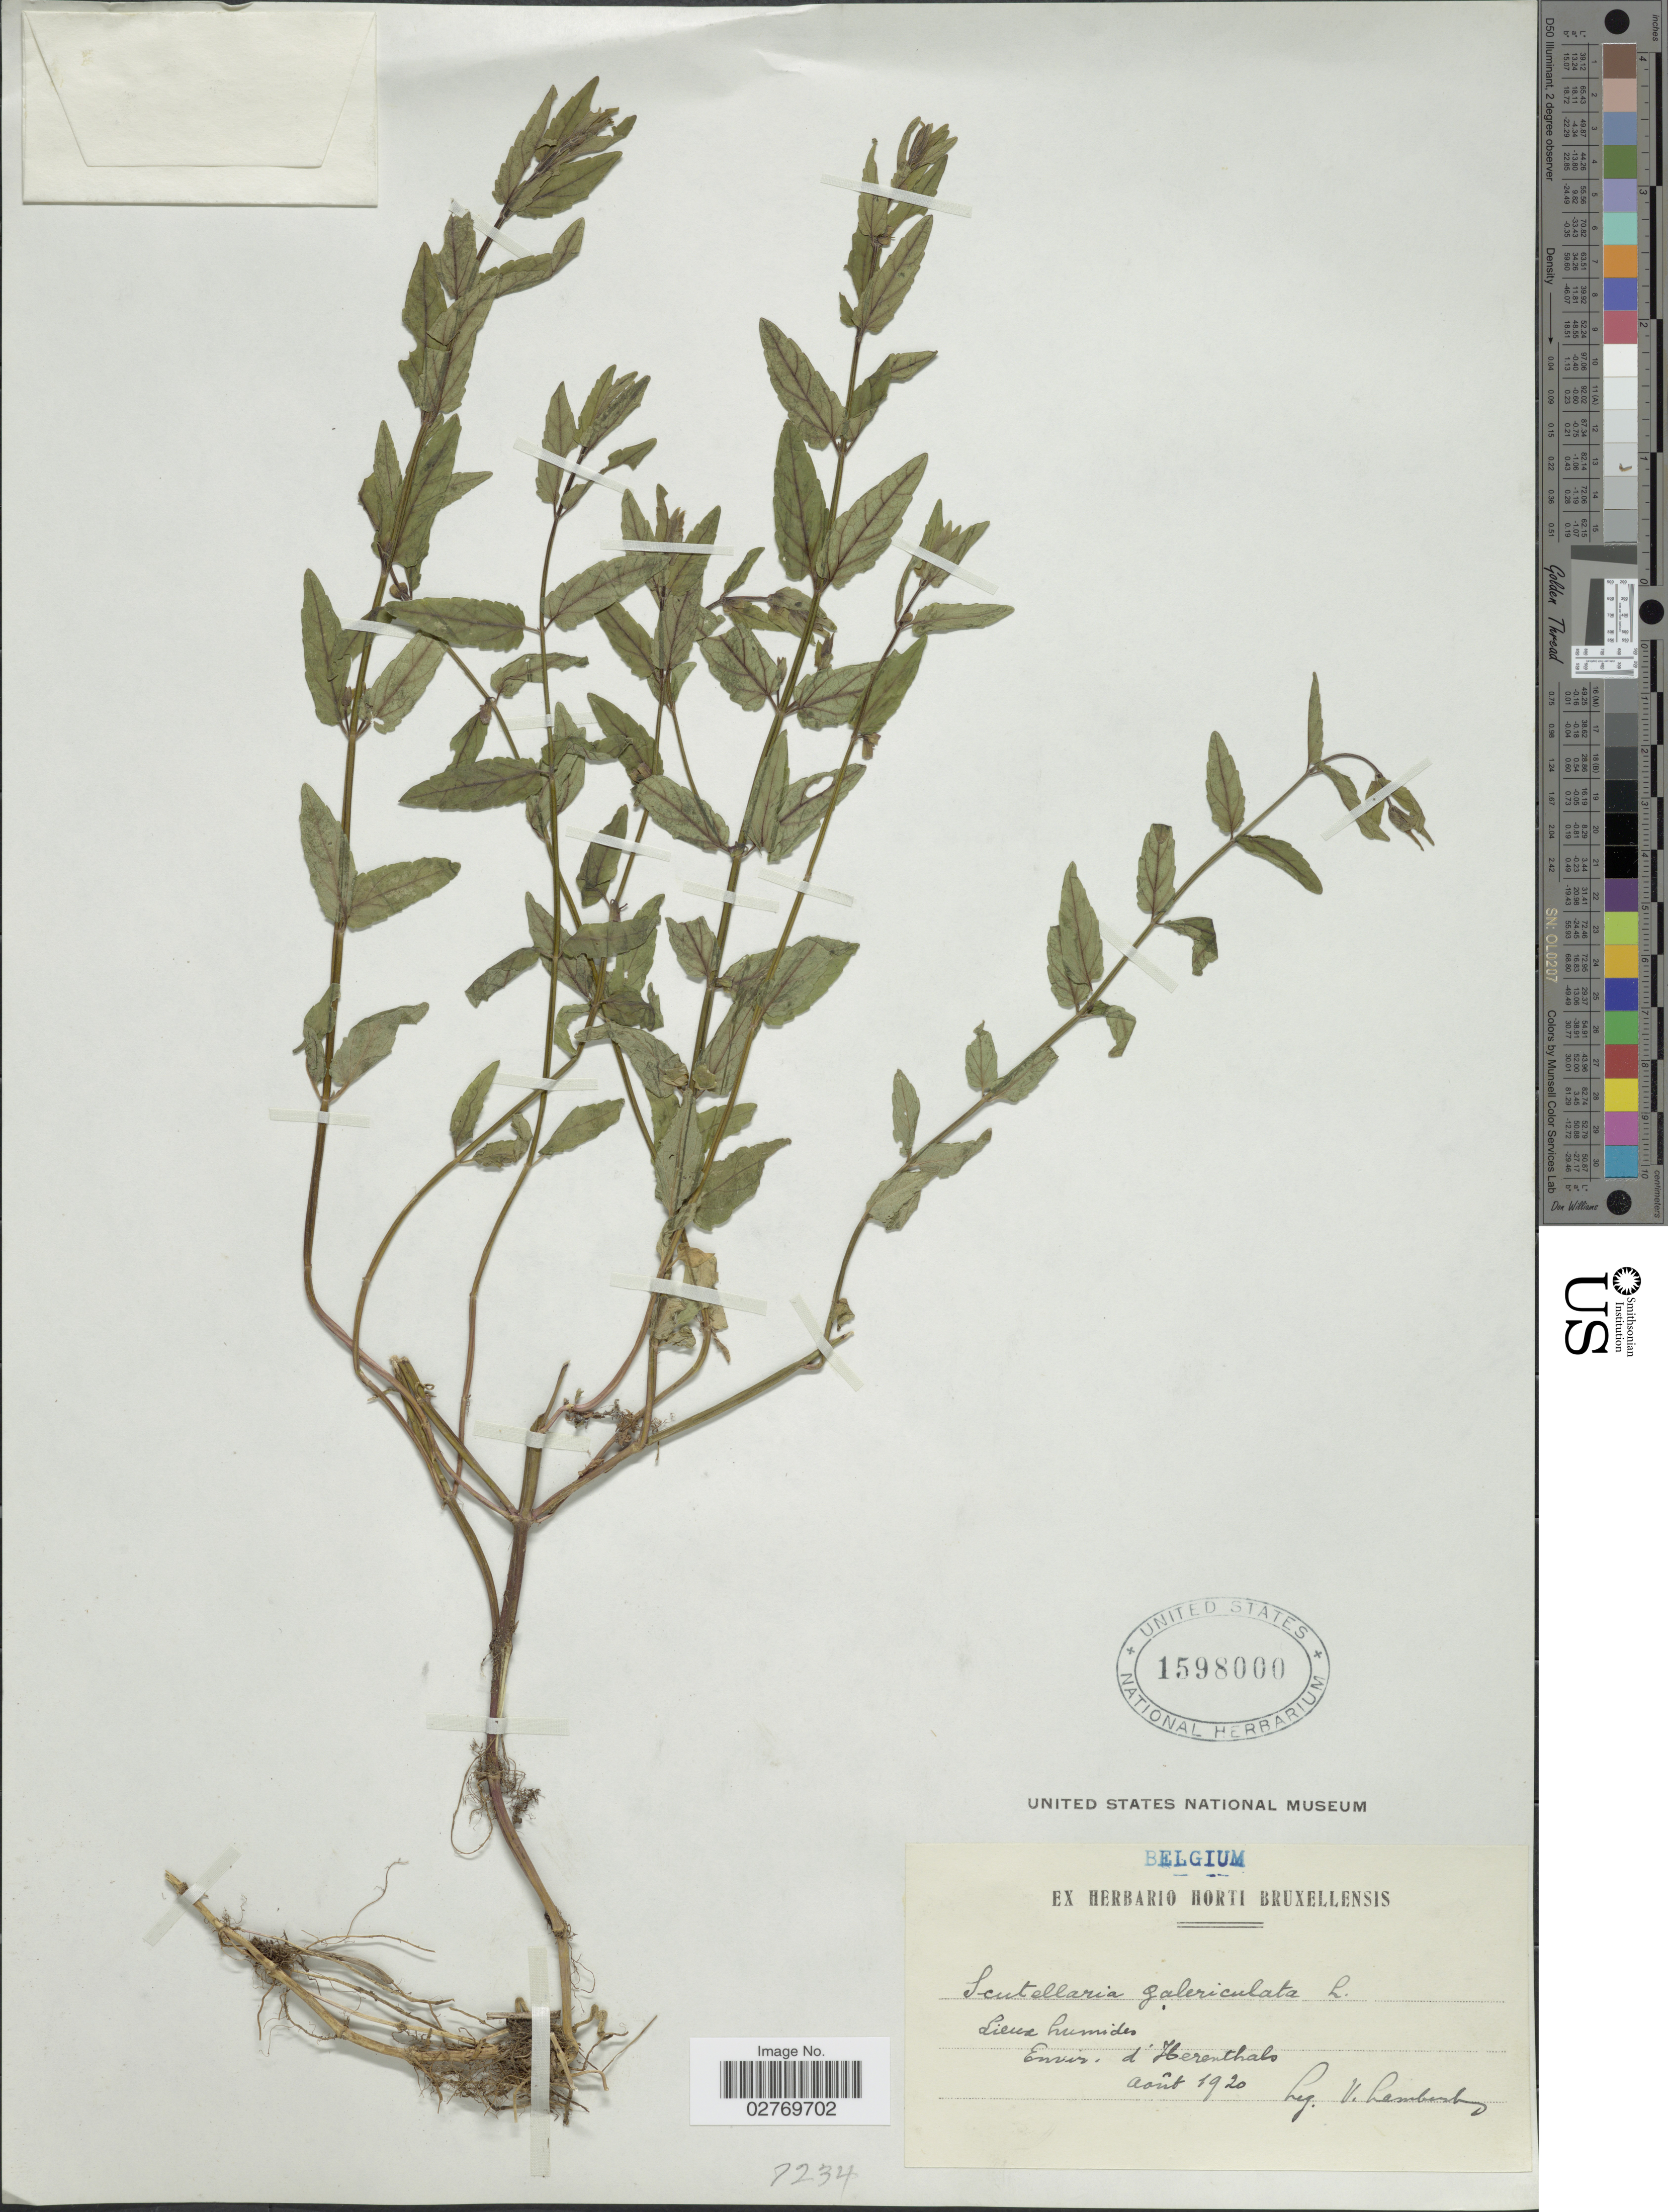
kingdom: Plantae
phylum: Tracheophyta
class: Magnoliopsida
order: Lamiales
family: Lamiaceae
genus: Scutellaria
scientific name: Scutellaria galericulata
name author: L.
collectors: V. Lambert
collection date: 1920-08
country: Belgium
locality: Lieux humides. Envir. d'Herenthals.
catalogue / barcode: US 1598000